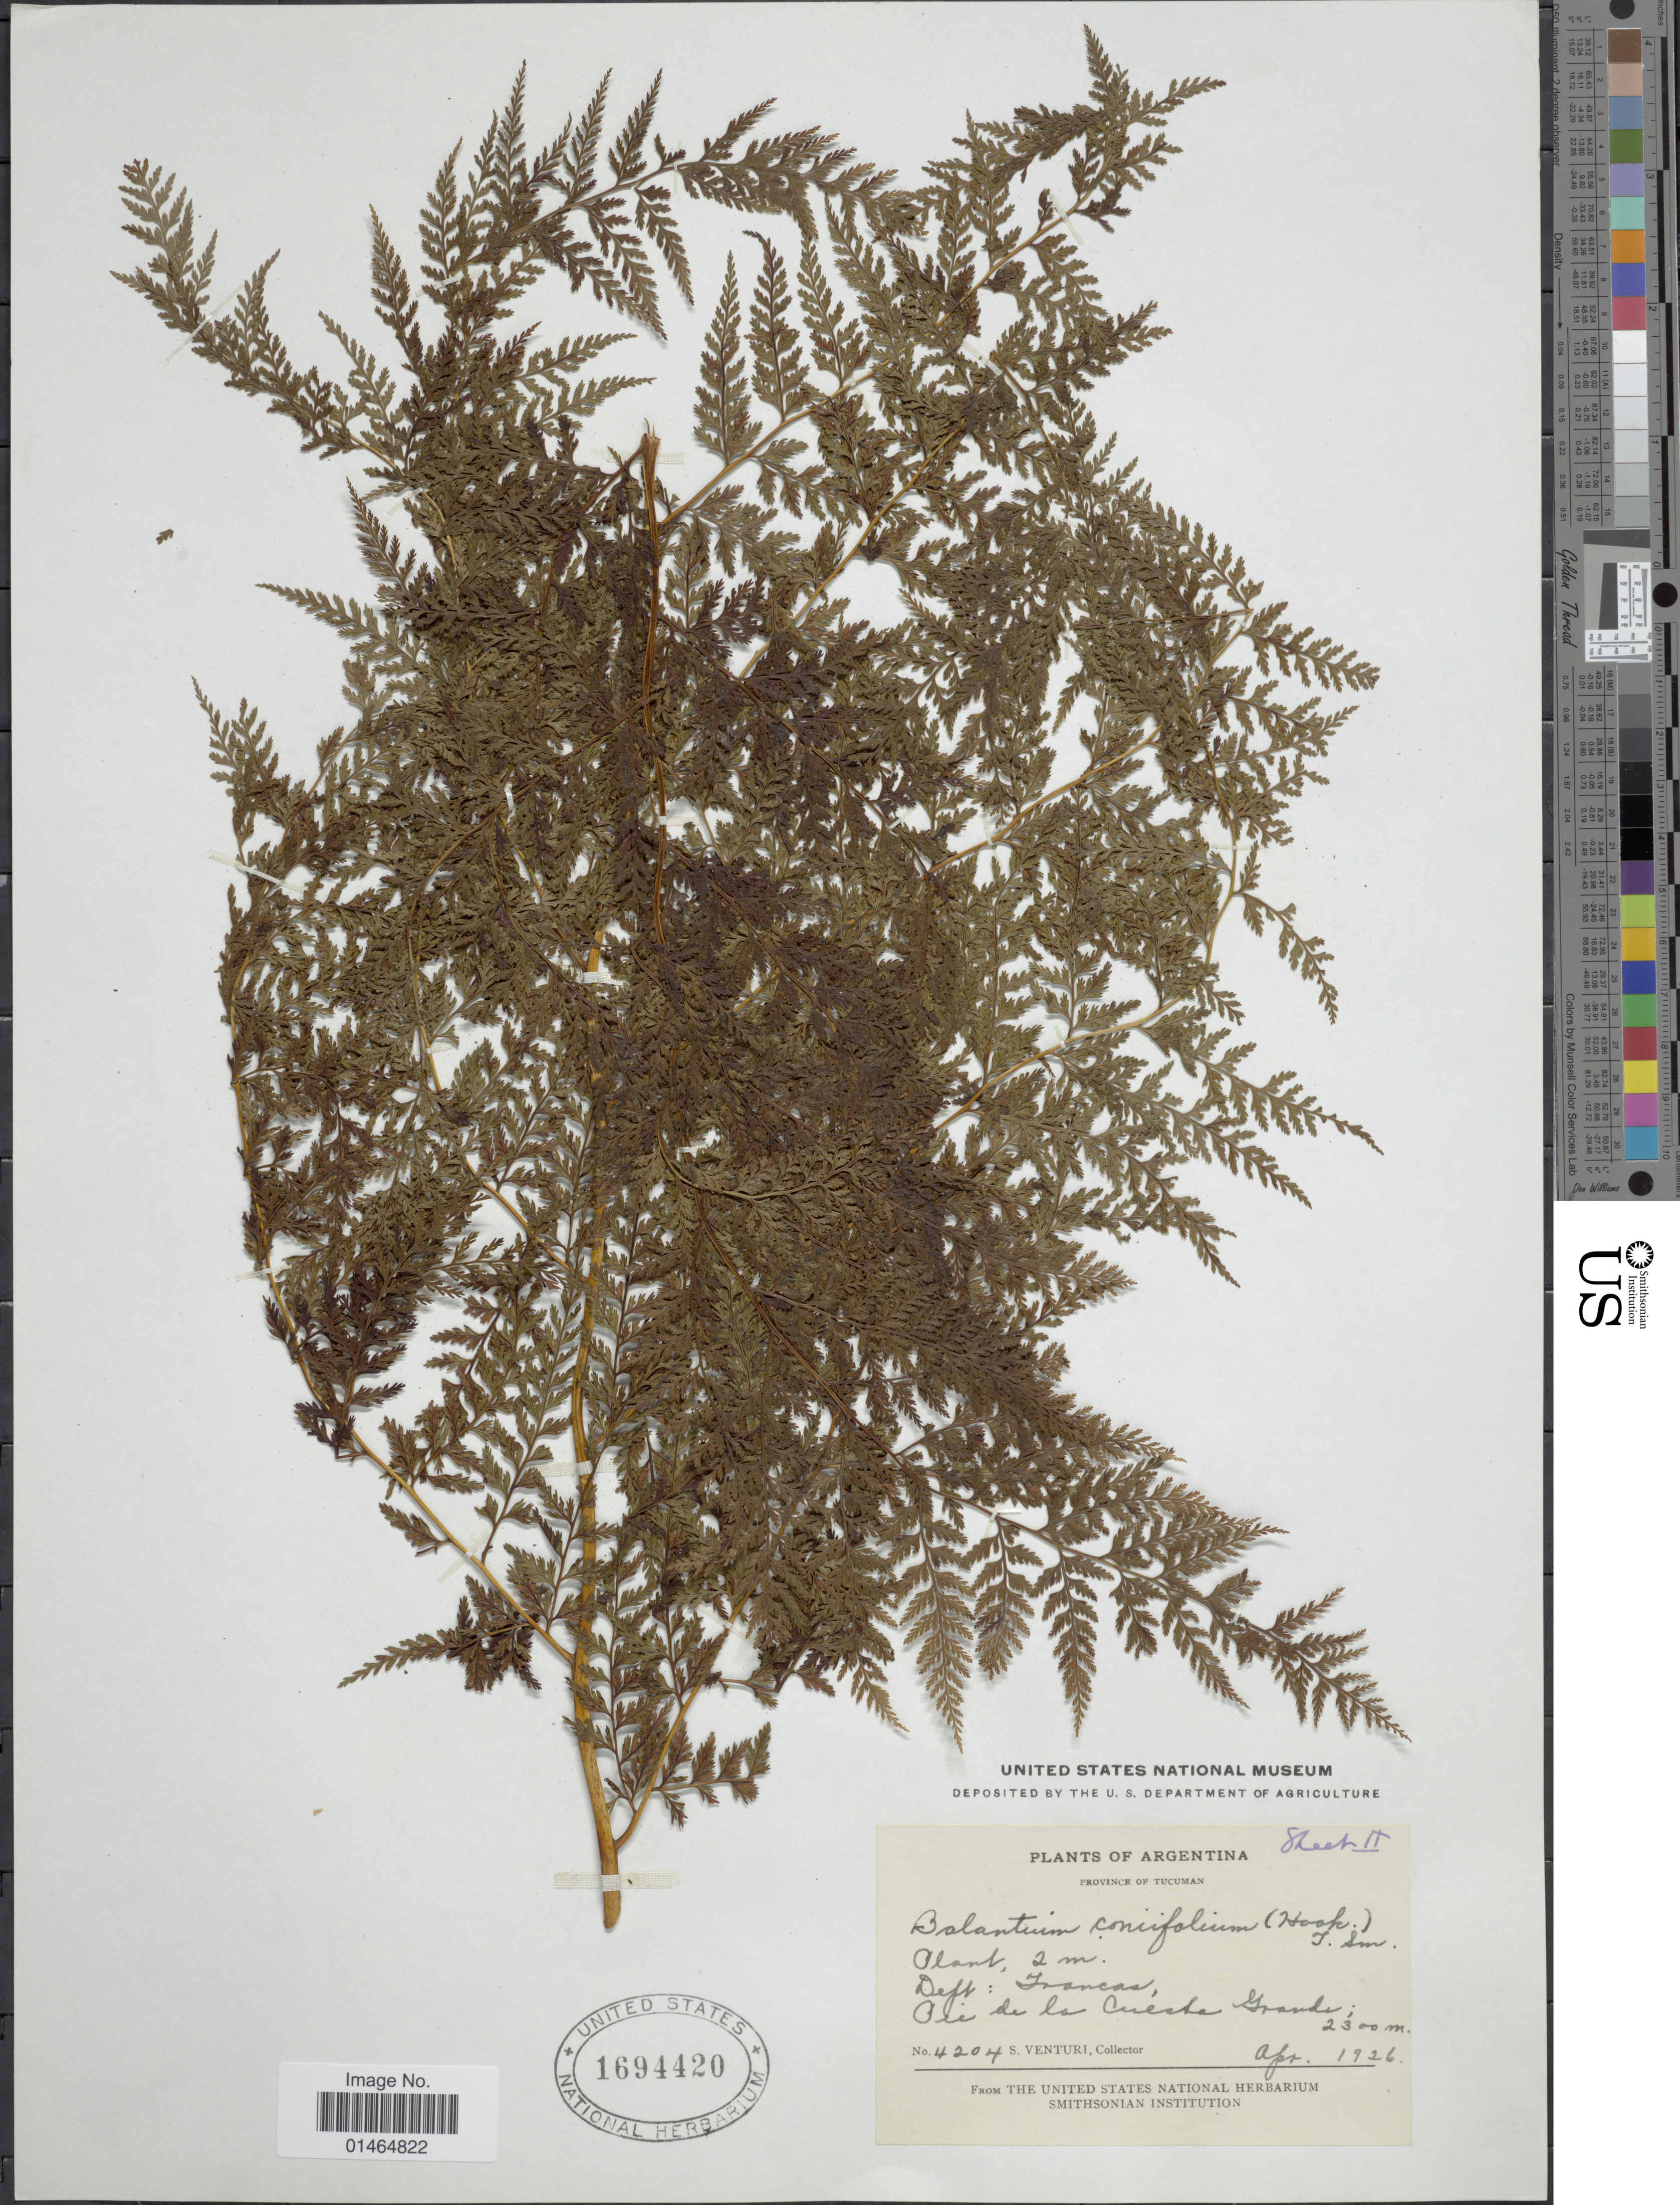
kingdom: Plantae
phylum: Tracheophyta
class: Polypodiopsida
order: Polypodiales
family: Dennstaedtiaceae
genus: Dennstaedtia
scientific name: Dennstaedtia glauca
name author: (Cav.) C. Chr.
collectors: S. Venturi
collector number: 4204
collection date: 1926-04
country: Argentina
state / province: Tucumán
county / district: Trancas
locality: Pie de la Cuesta Grande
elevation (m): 2300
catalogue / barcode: US 1694420